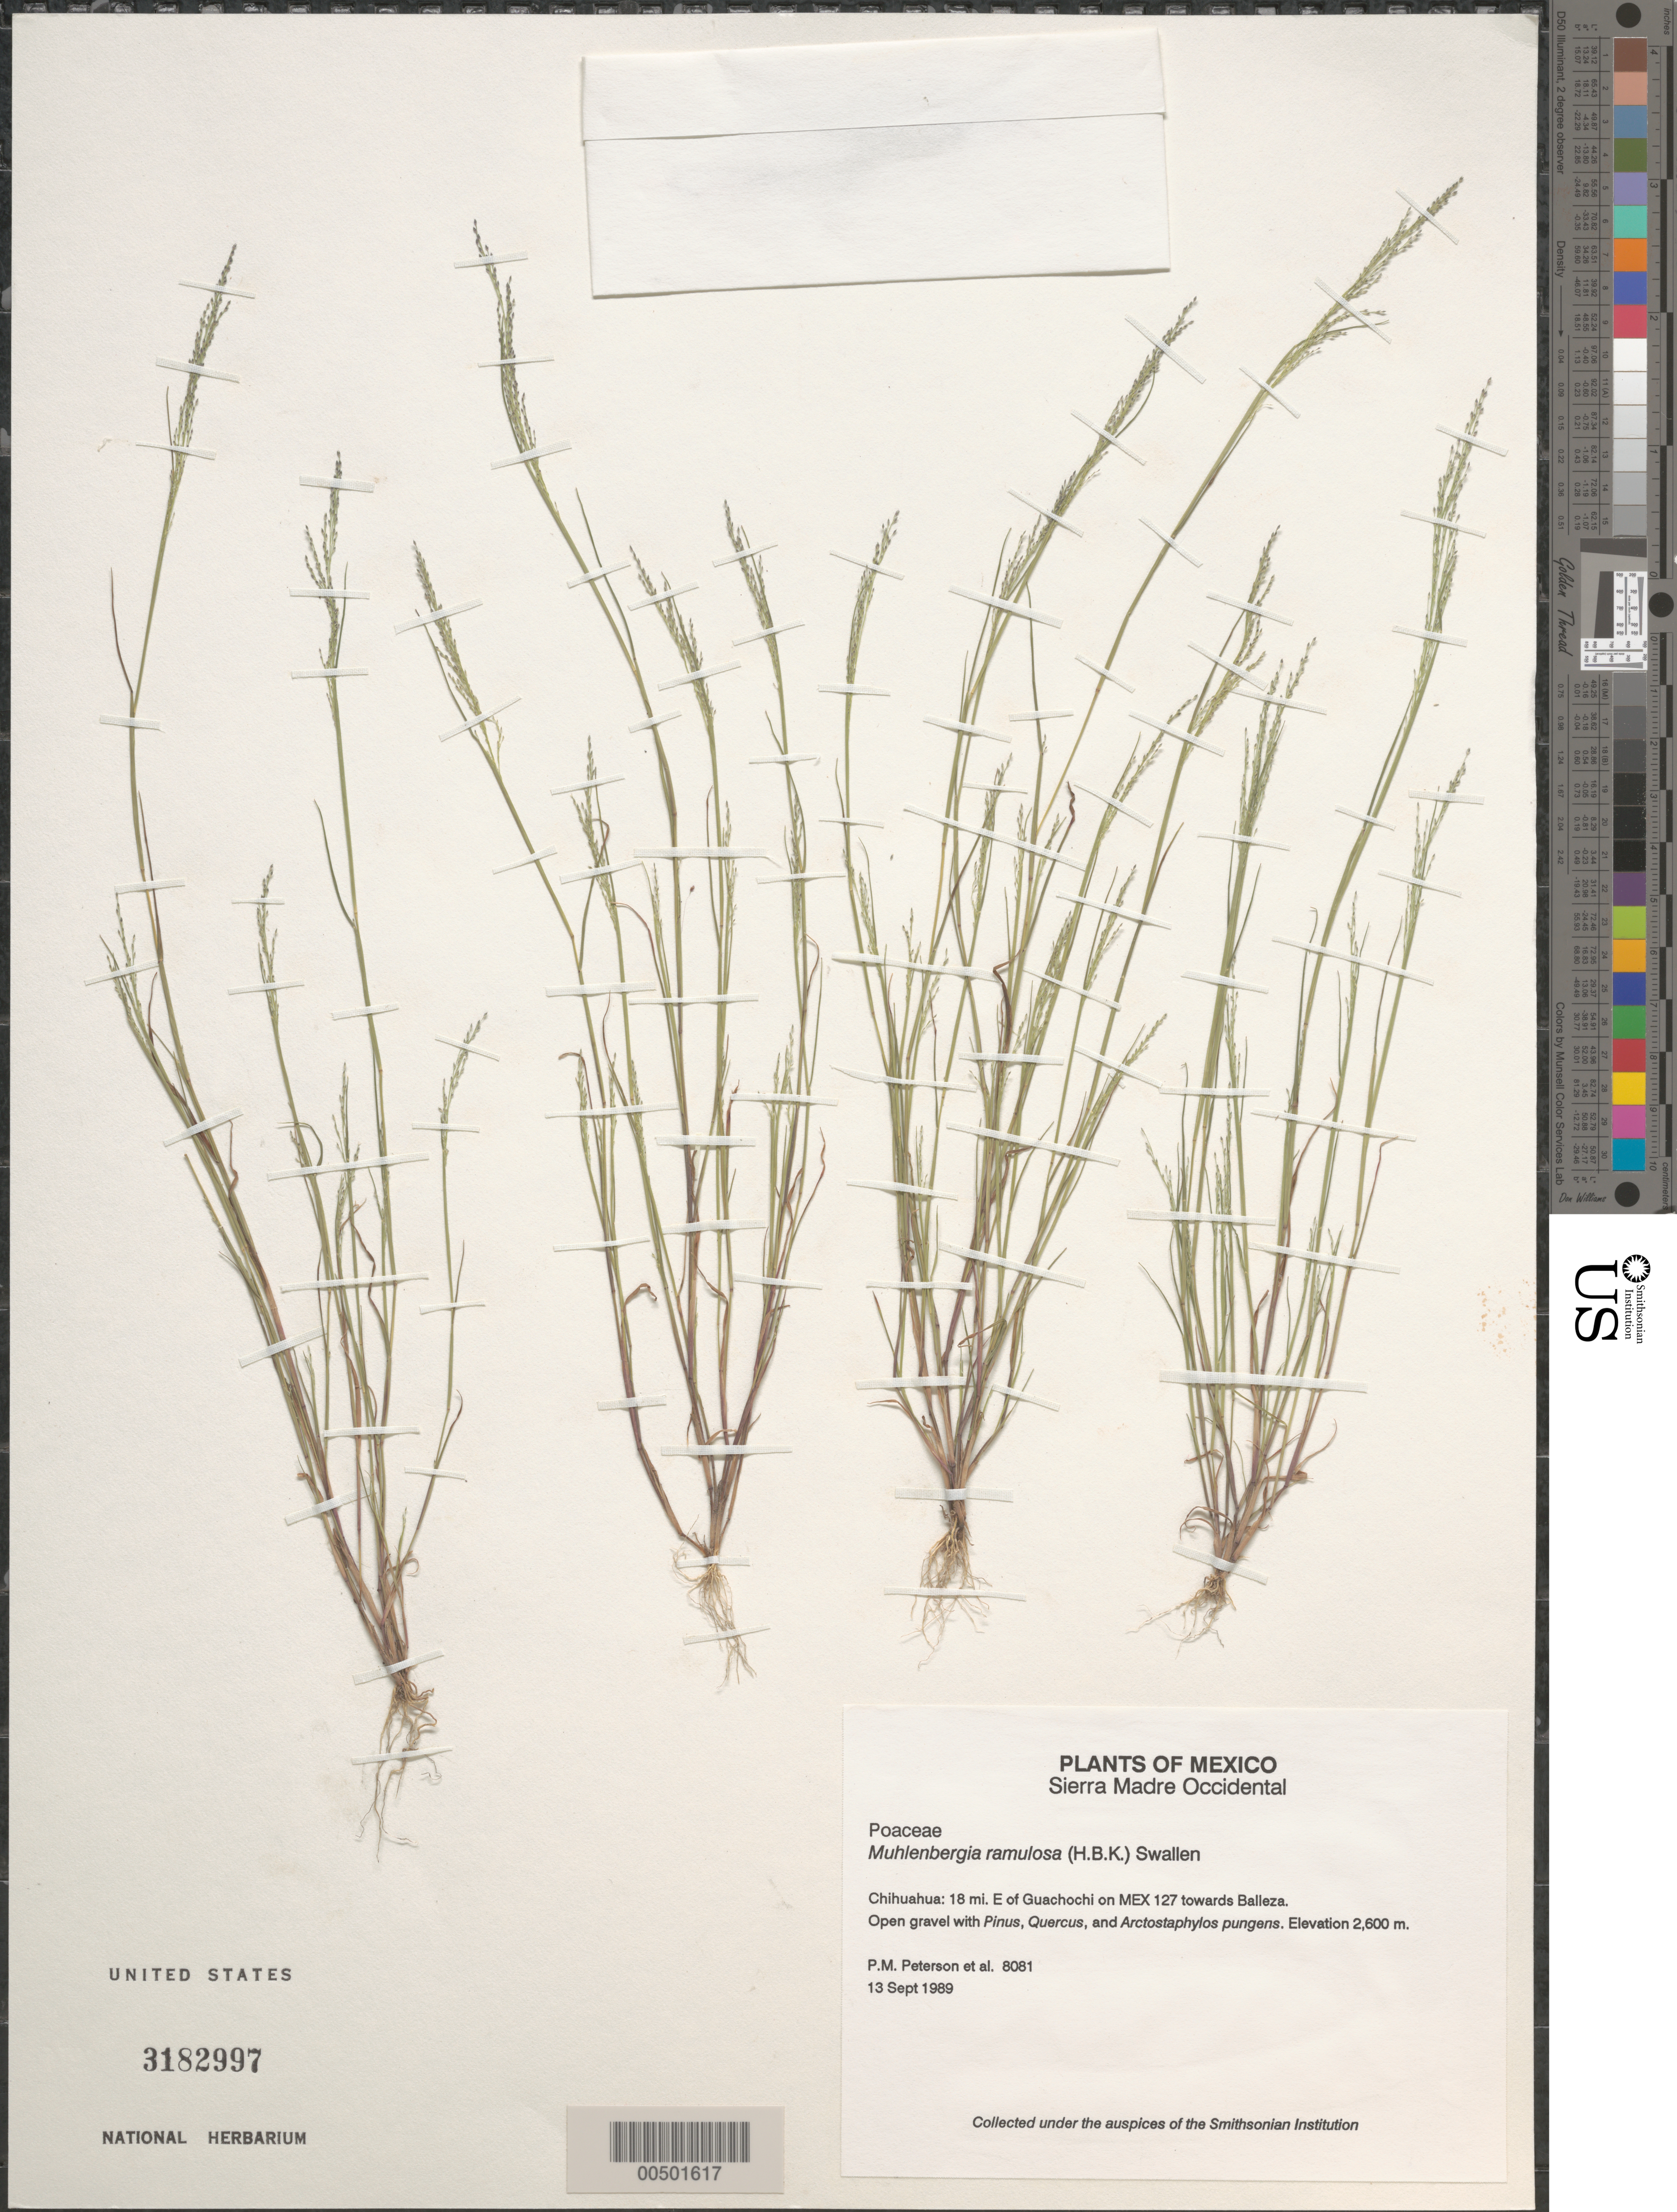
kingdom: Plantae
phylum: Tracheophyta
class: Liliopsida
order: Poales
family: Poaceae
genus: Muhlenbergia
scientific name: Muhlenbergia ramulosa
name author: (Kunth) Swallen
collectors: P. M. Peterson, C. R. Annable & Y. Herrera Arrieta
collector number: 08081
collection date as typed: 13 Sep 1989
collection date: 1989-09-13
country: Mexico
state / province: Chihuahua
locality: Sierra Madre Occidental, 18 mi. E of Guachochi on Mex 127 towards Balleza.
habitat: Open gravel with Pinus, Quercus, and Arctostaphylos pungens.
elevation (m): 2600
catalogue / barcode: US 3182997